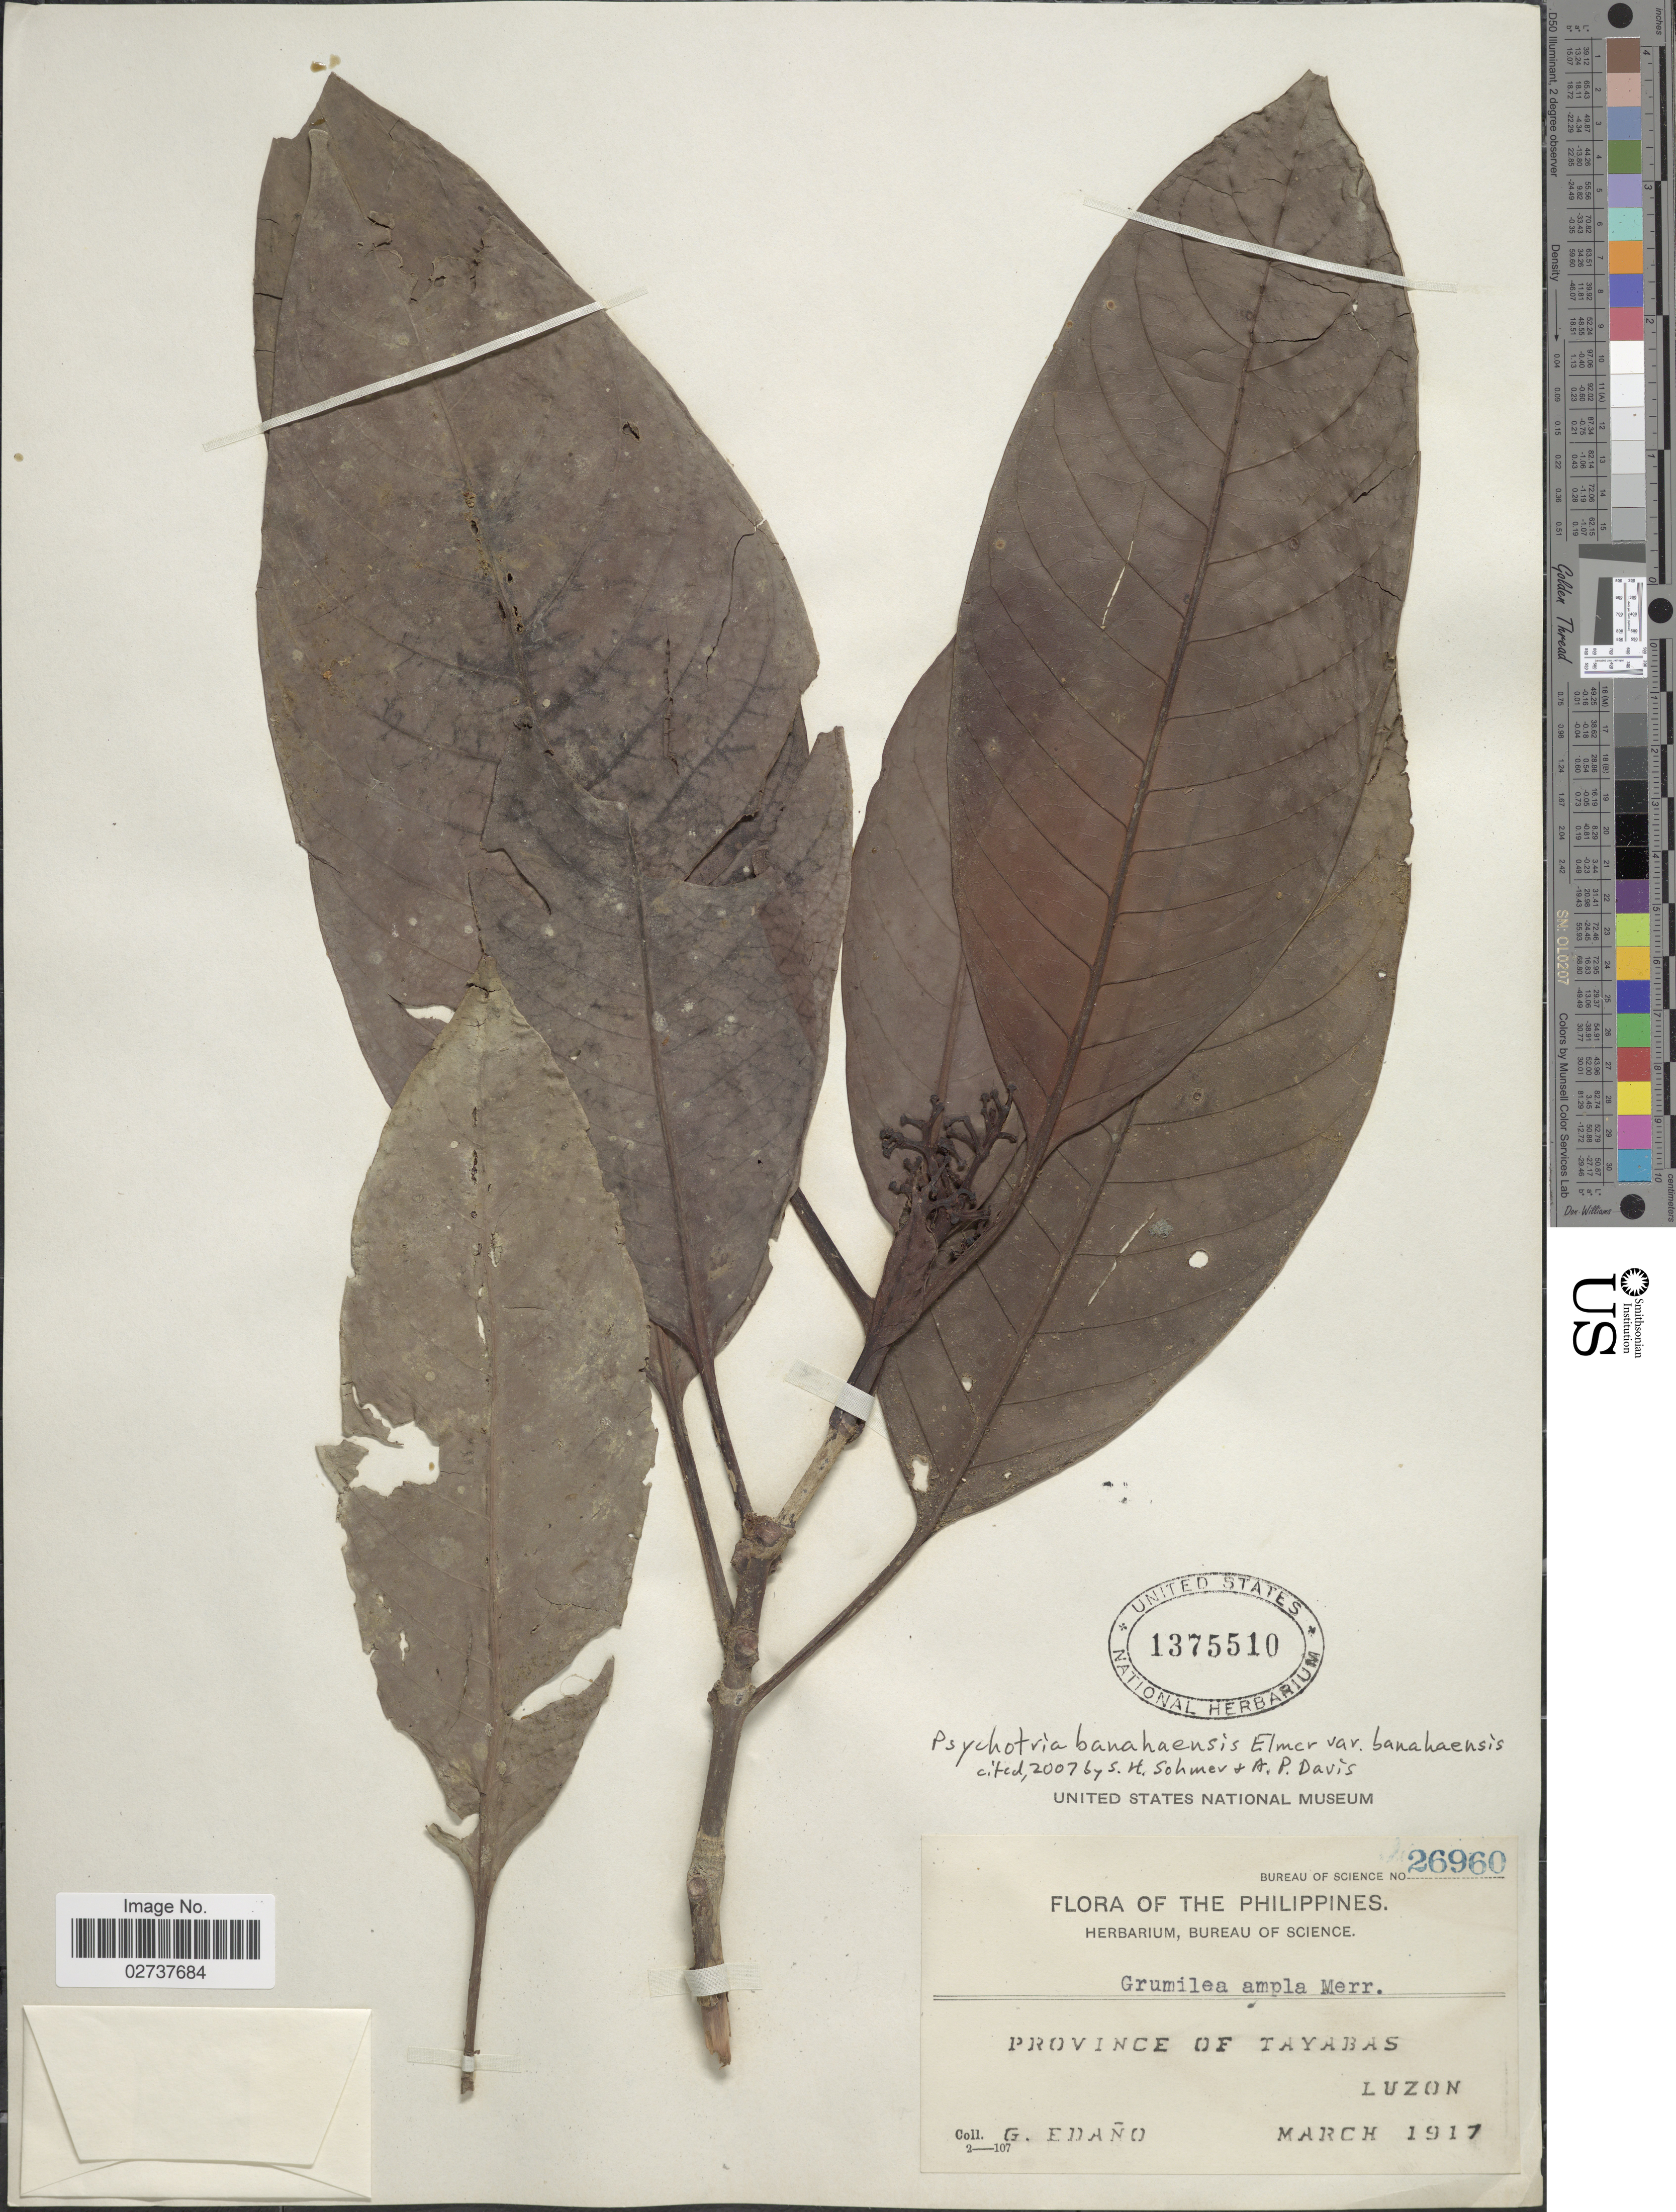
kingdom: Plantae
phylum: Tracheophyta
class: Magnoliopsida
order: Gentianales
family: Rubiaceae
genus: Psychotria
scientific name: Psychotria banahaensis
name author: Elmer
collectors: G. Edaño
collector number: Bureau of Science 26960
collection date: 1917-03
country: Philippines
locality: Province of Tayabas Luzon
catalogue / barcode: US 1375510